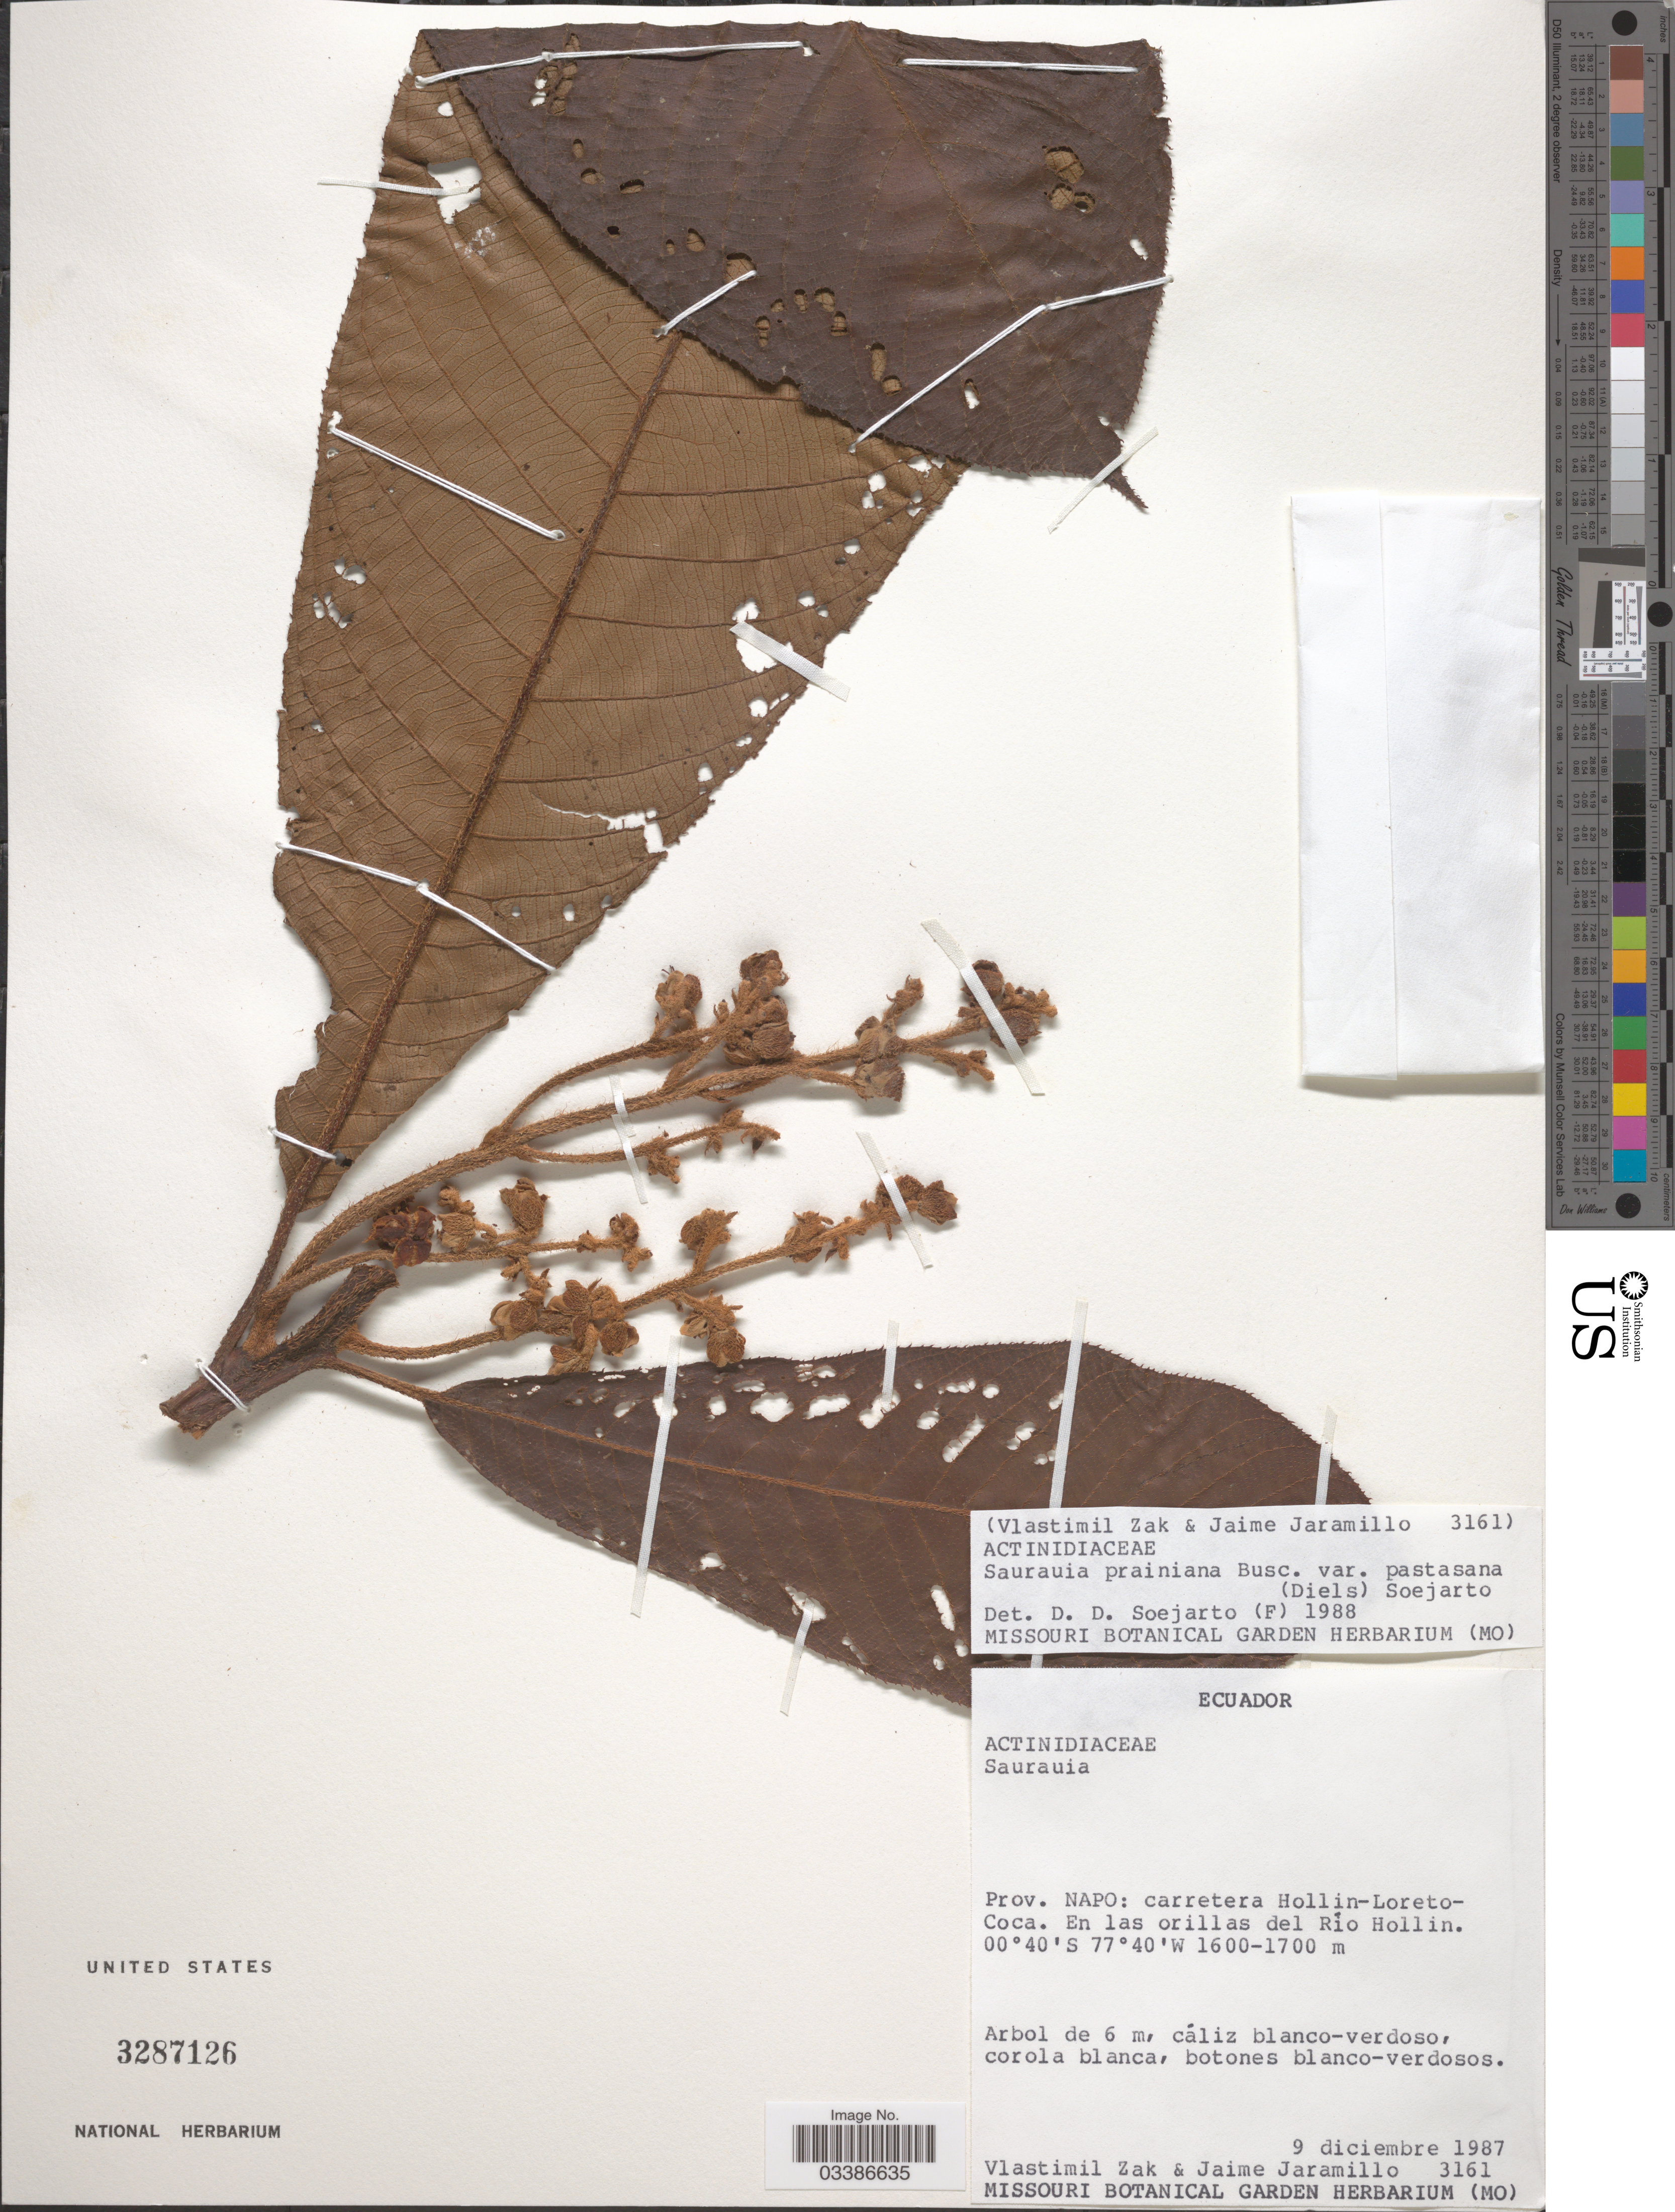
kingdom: Plantae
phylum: Tracheophyta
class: Magnoliopsida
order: Ericales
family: Actinidiaceae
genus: Saurauia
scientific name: Saurauia prainiana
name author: Buscal.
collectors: V. Zak & J. Jaramillo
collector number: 3161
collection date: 1987-12-09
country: Ecuador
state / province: Napo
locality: Carretera Hollin-Loreto-Coca. En las orillas del Río Hollin.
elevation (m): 1600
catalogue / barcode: US 3287126